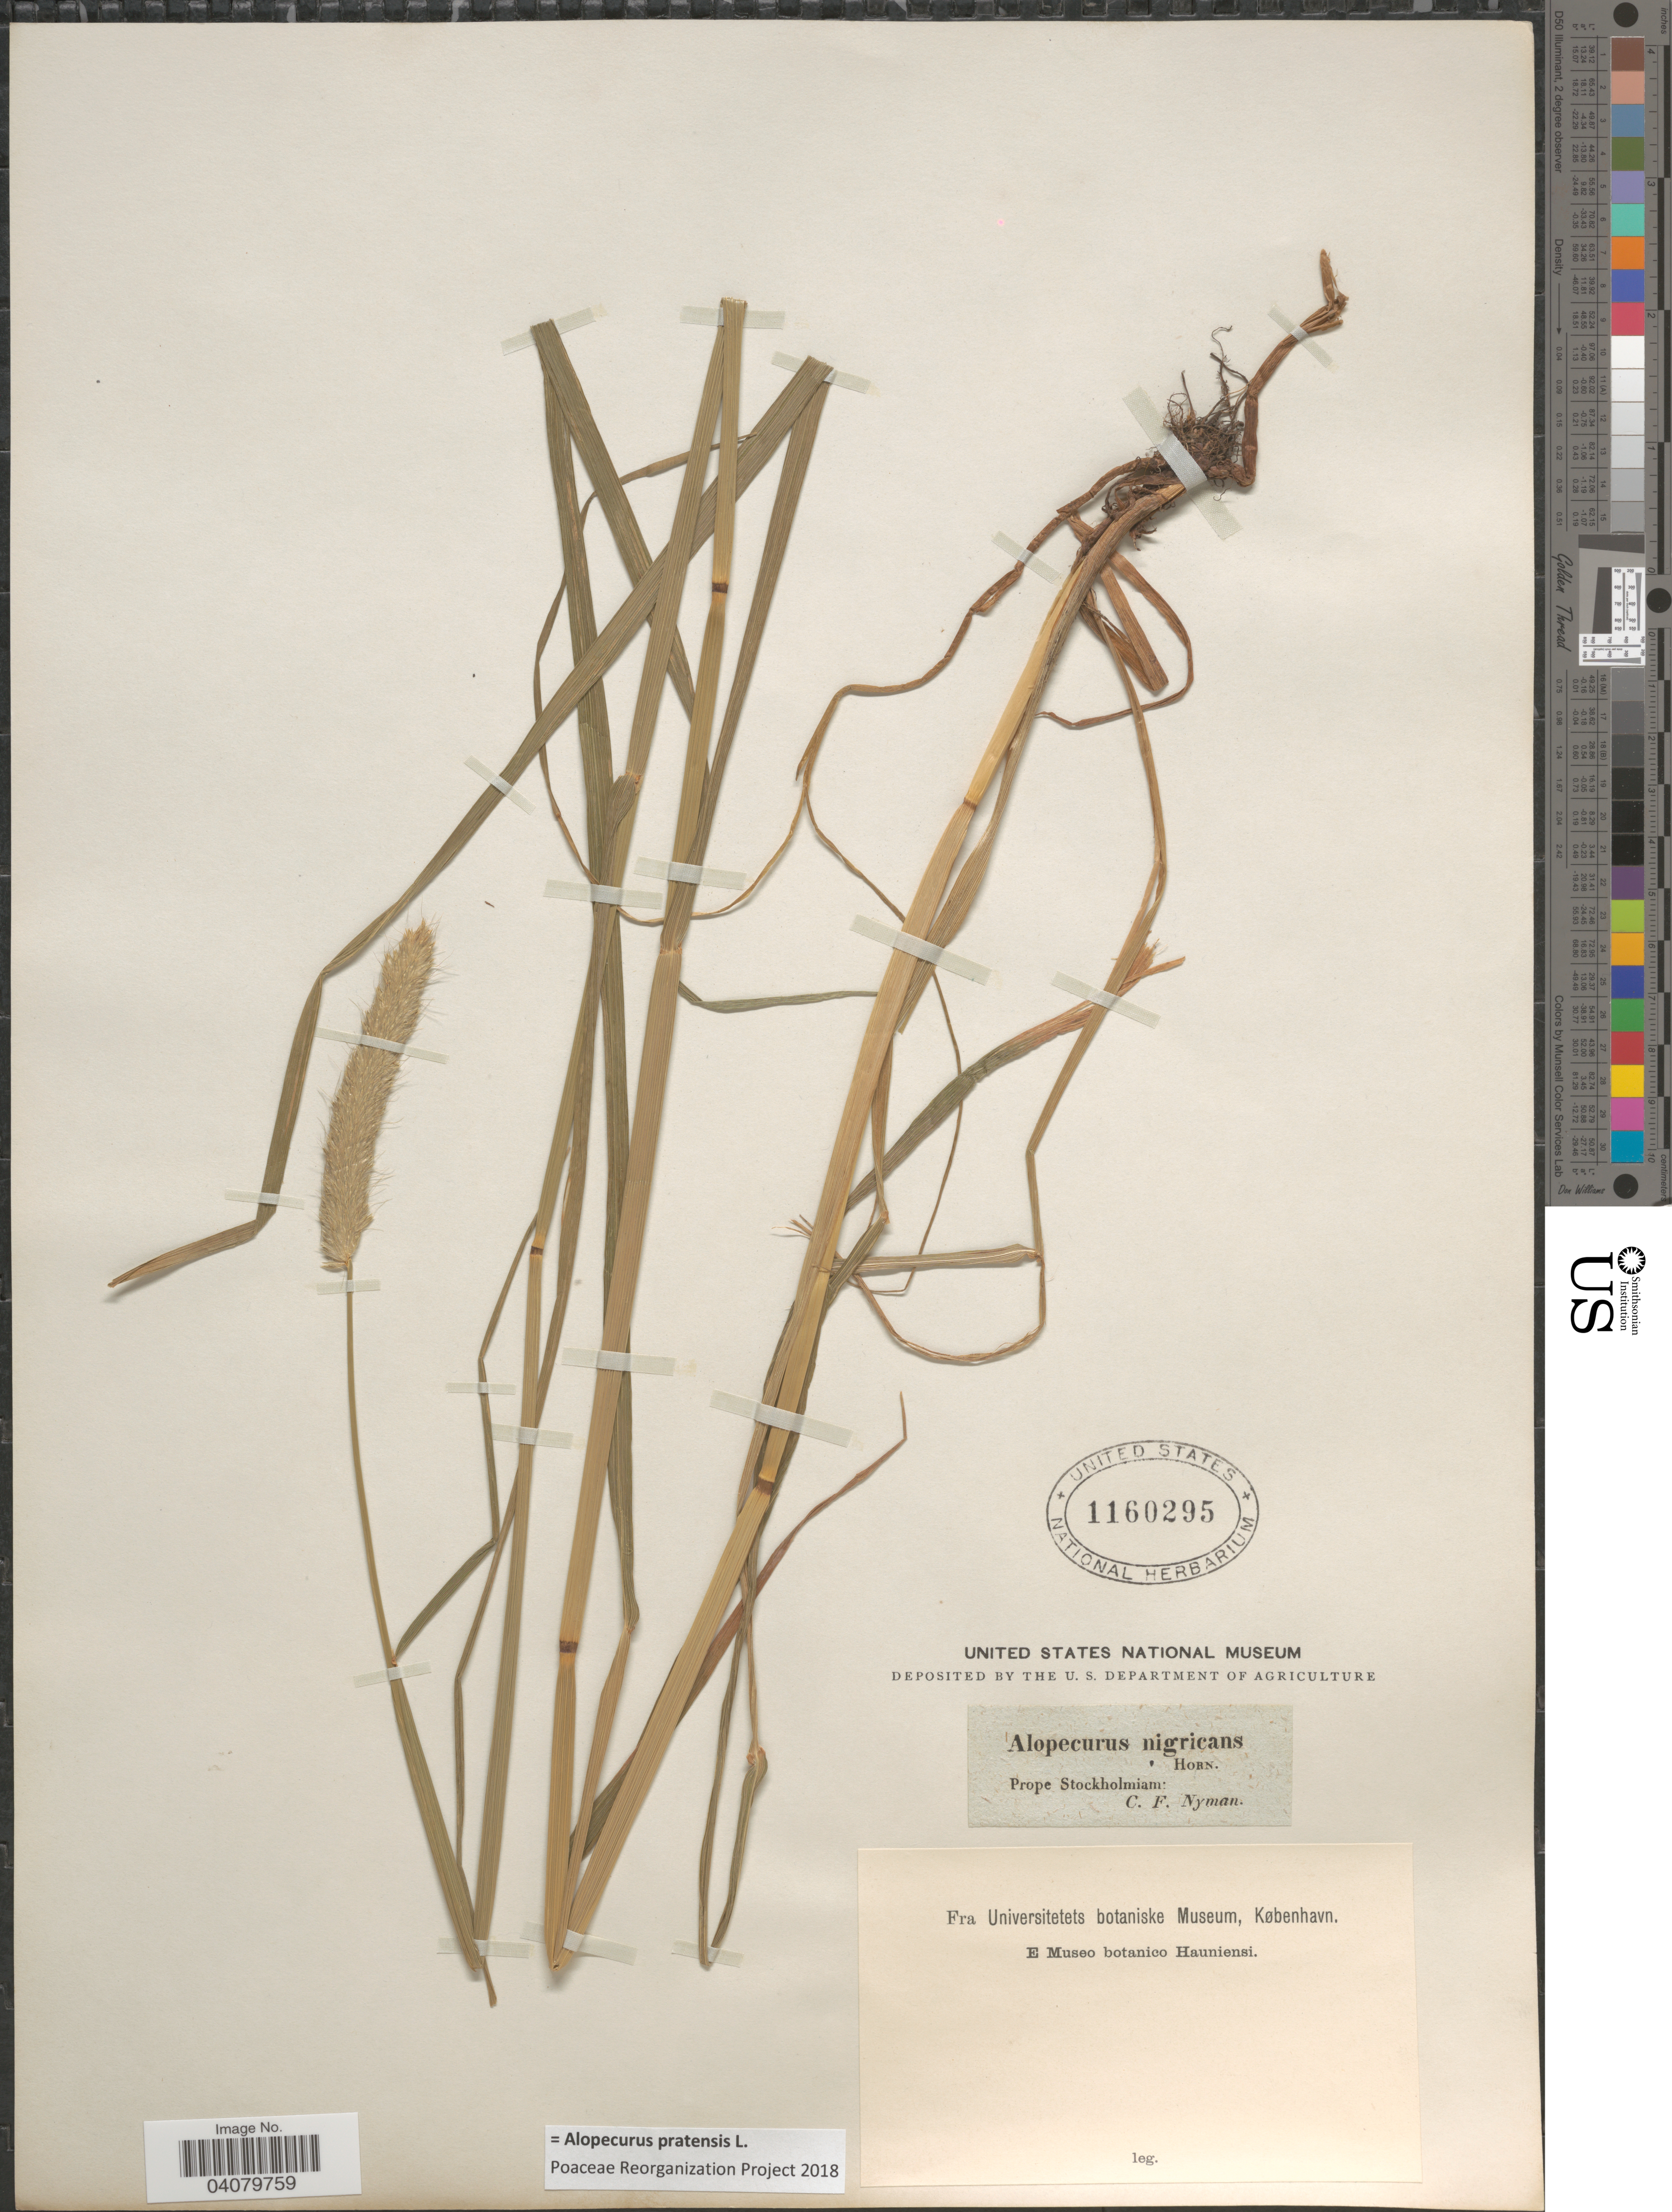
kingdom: Plantae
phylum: Tracheophyta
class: Liliopsida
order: Poales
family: Poaceae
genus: Alopecurus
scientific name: Alopecurus pratensis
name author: L.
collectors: C. F. Nyman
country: Sweden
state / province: Stockholm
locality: Prope Stockholmiam.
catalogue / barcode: US 1160295